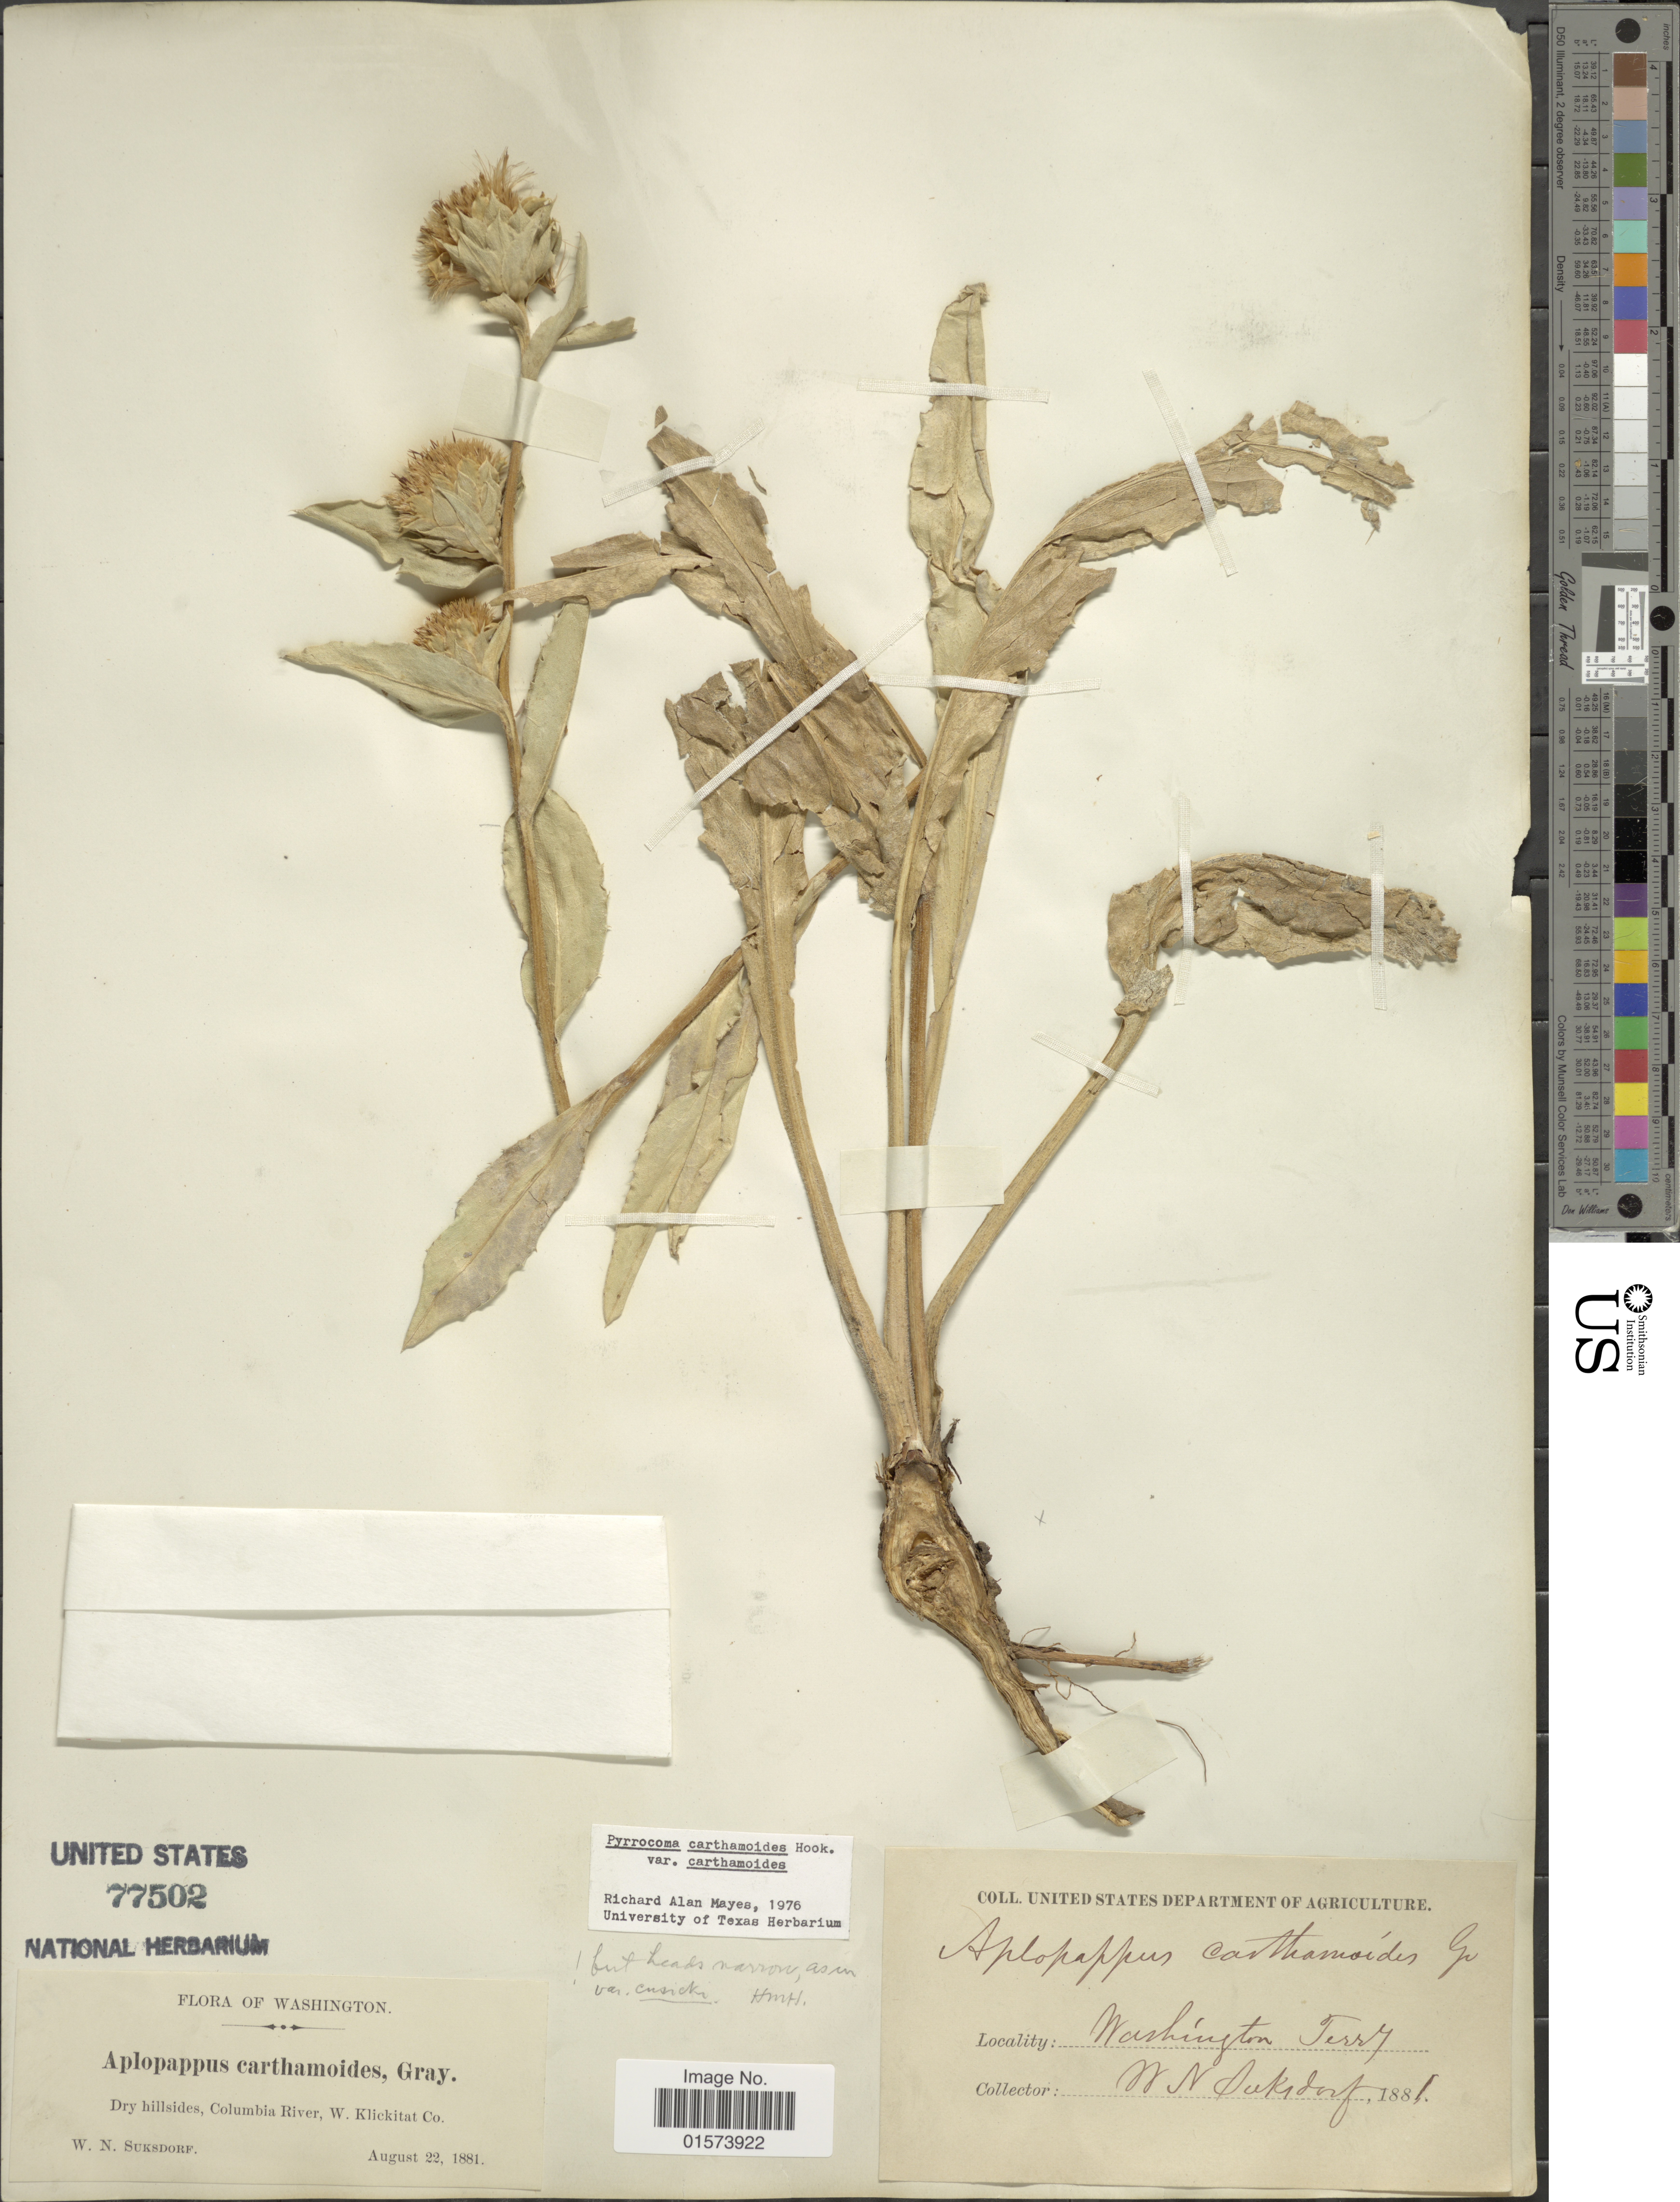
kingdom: Plantae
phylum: Tracheophyta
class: Magnoliopsida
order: Asterales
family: Asteraceae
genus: Pyrrocoma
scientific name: Pyrrocoma carthamoides var. carthamoides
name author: Hook.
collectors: W. N. Suksdorf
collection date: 1881-08-22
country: United States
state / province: Washington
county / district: Klickitat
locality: Dry hillsides, Columbia River, W. Klickitat Co., Washington Terr.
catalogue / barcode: US 77502